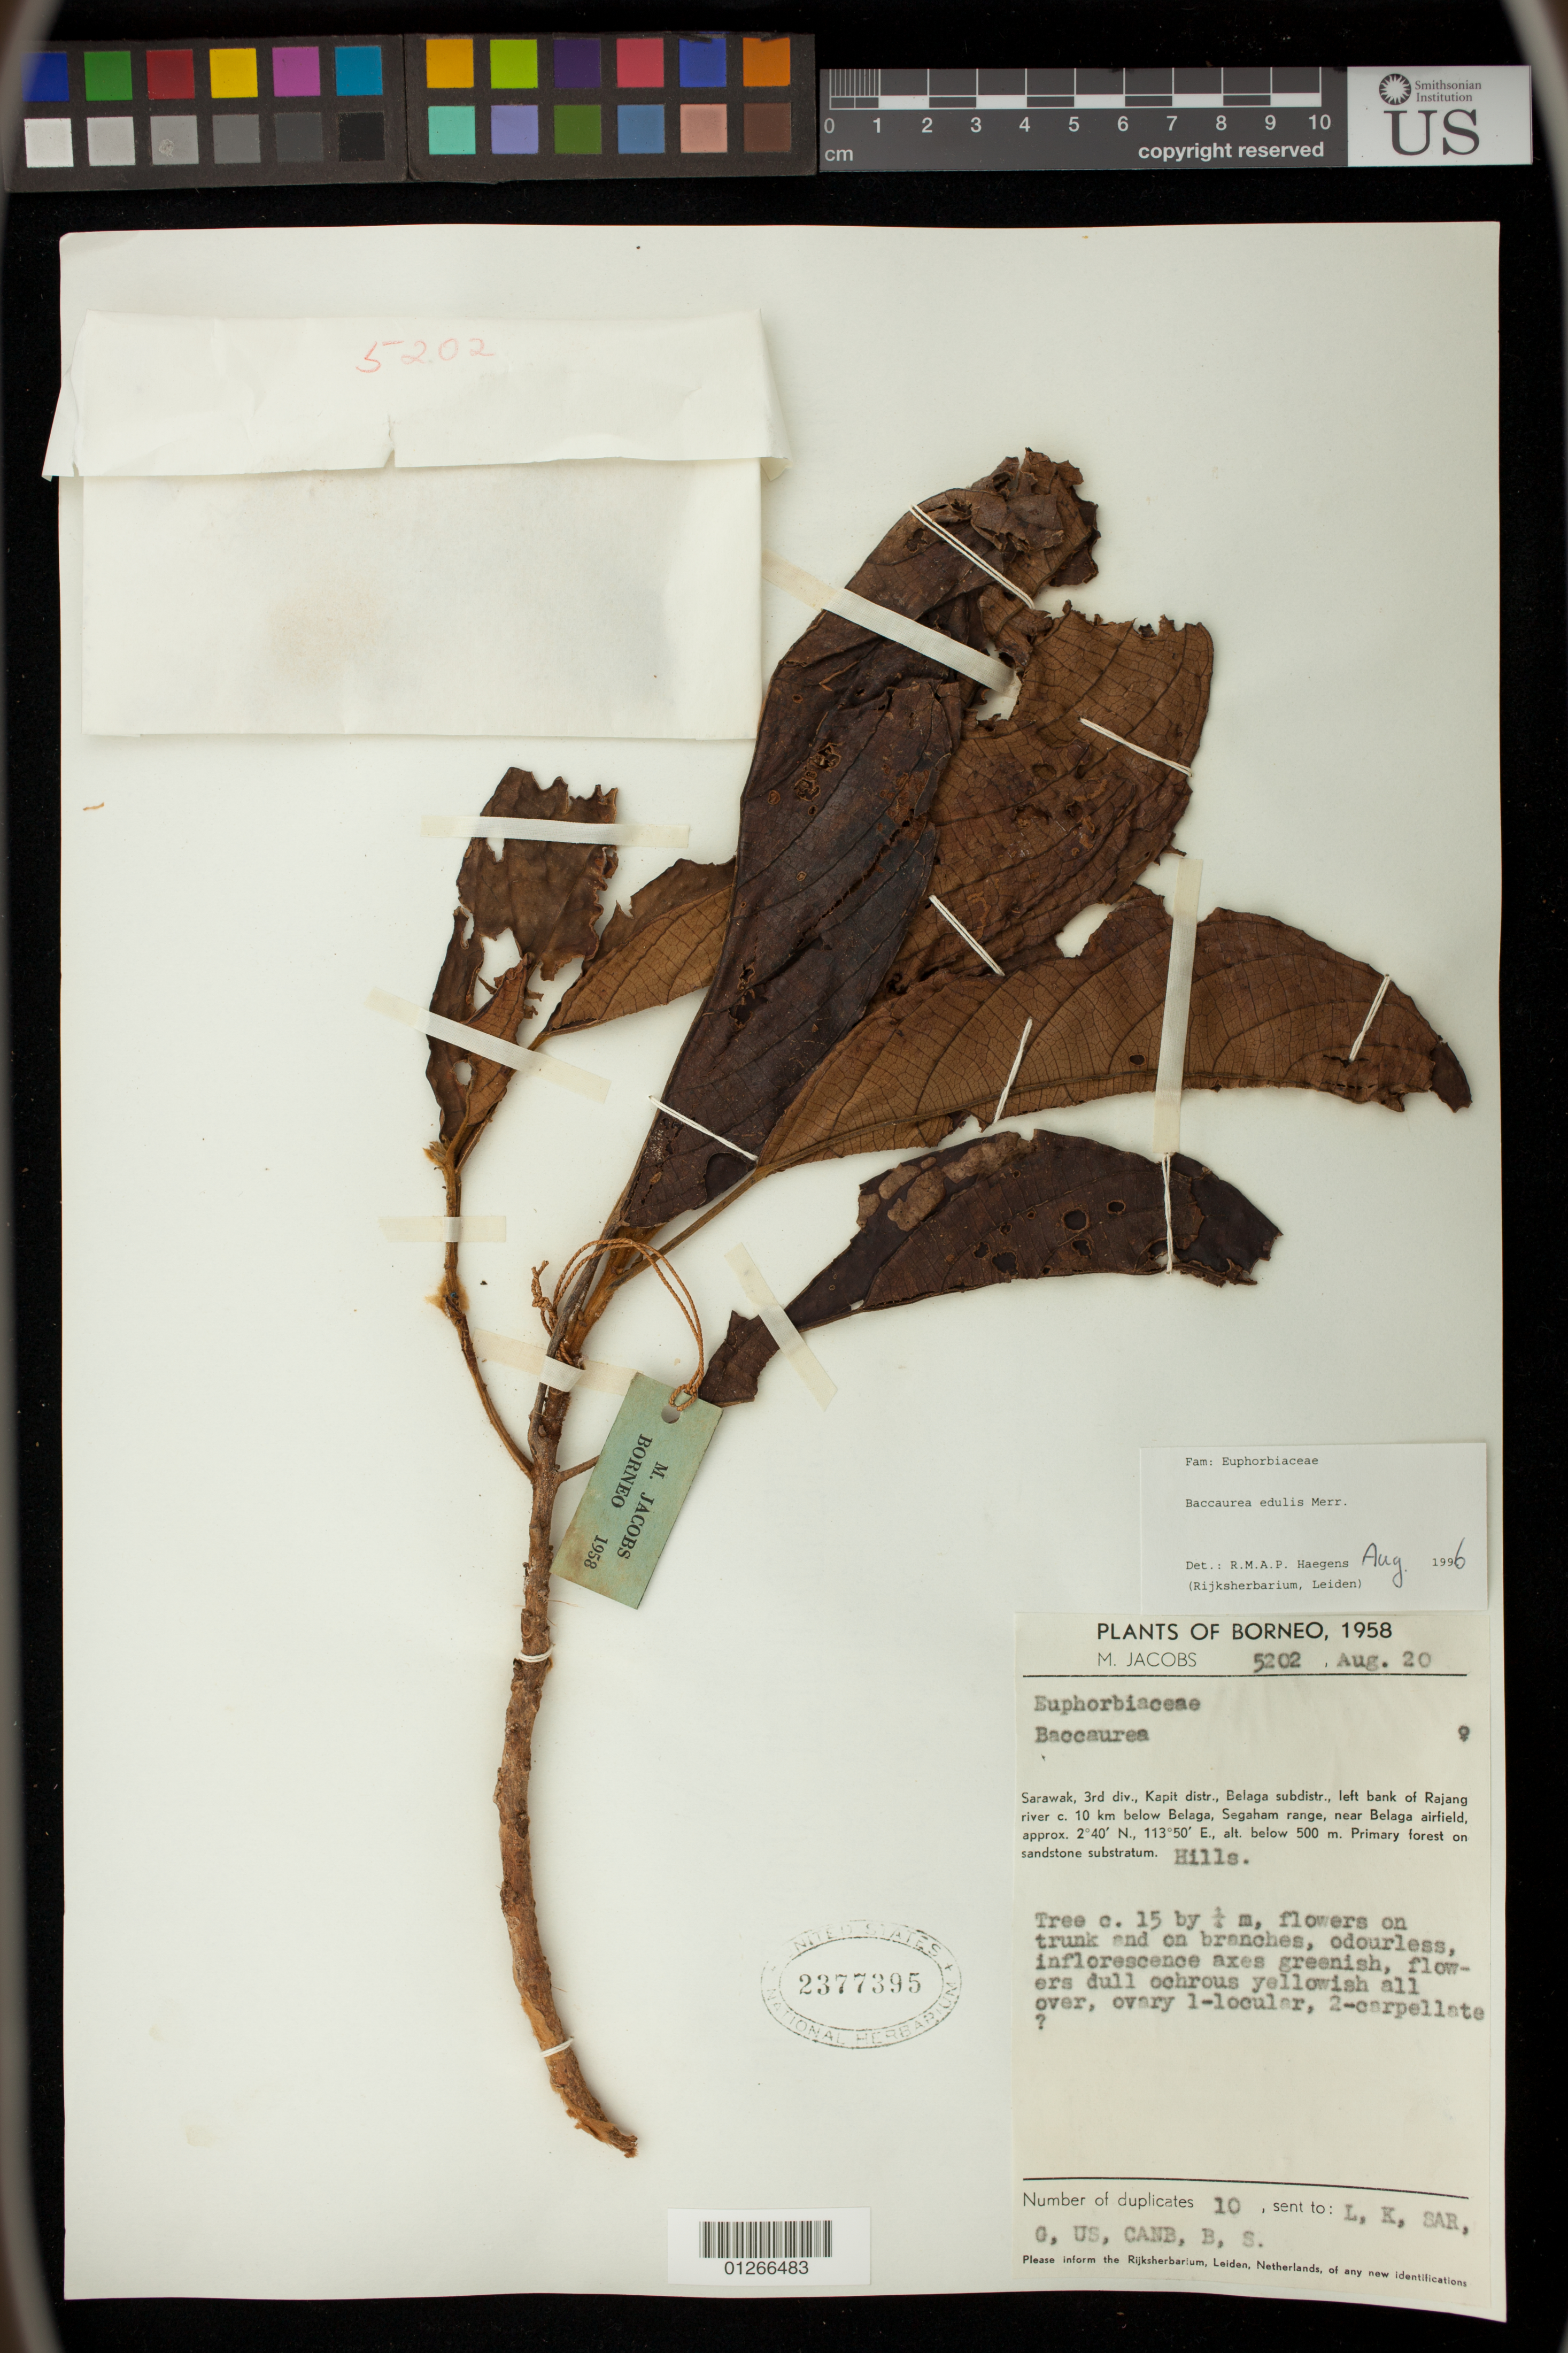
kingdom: Plantae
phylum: Tracheophyta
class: Magnoliopsida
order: Malpighiales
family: Phyllanthaceae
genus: Baccaurea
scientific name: Baccaurea edulis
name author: Merr.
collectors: A. Kostermans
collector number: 12595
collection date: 1956-07-29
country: Indonesia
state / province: Kalimantan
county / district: Kalimantan Timur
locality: West Kutei, Mt. Maranga on Tundjung Plateau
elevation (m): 200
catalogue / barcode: US 2377395